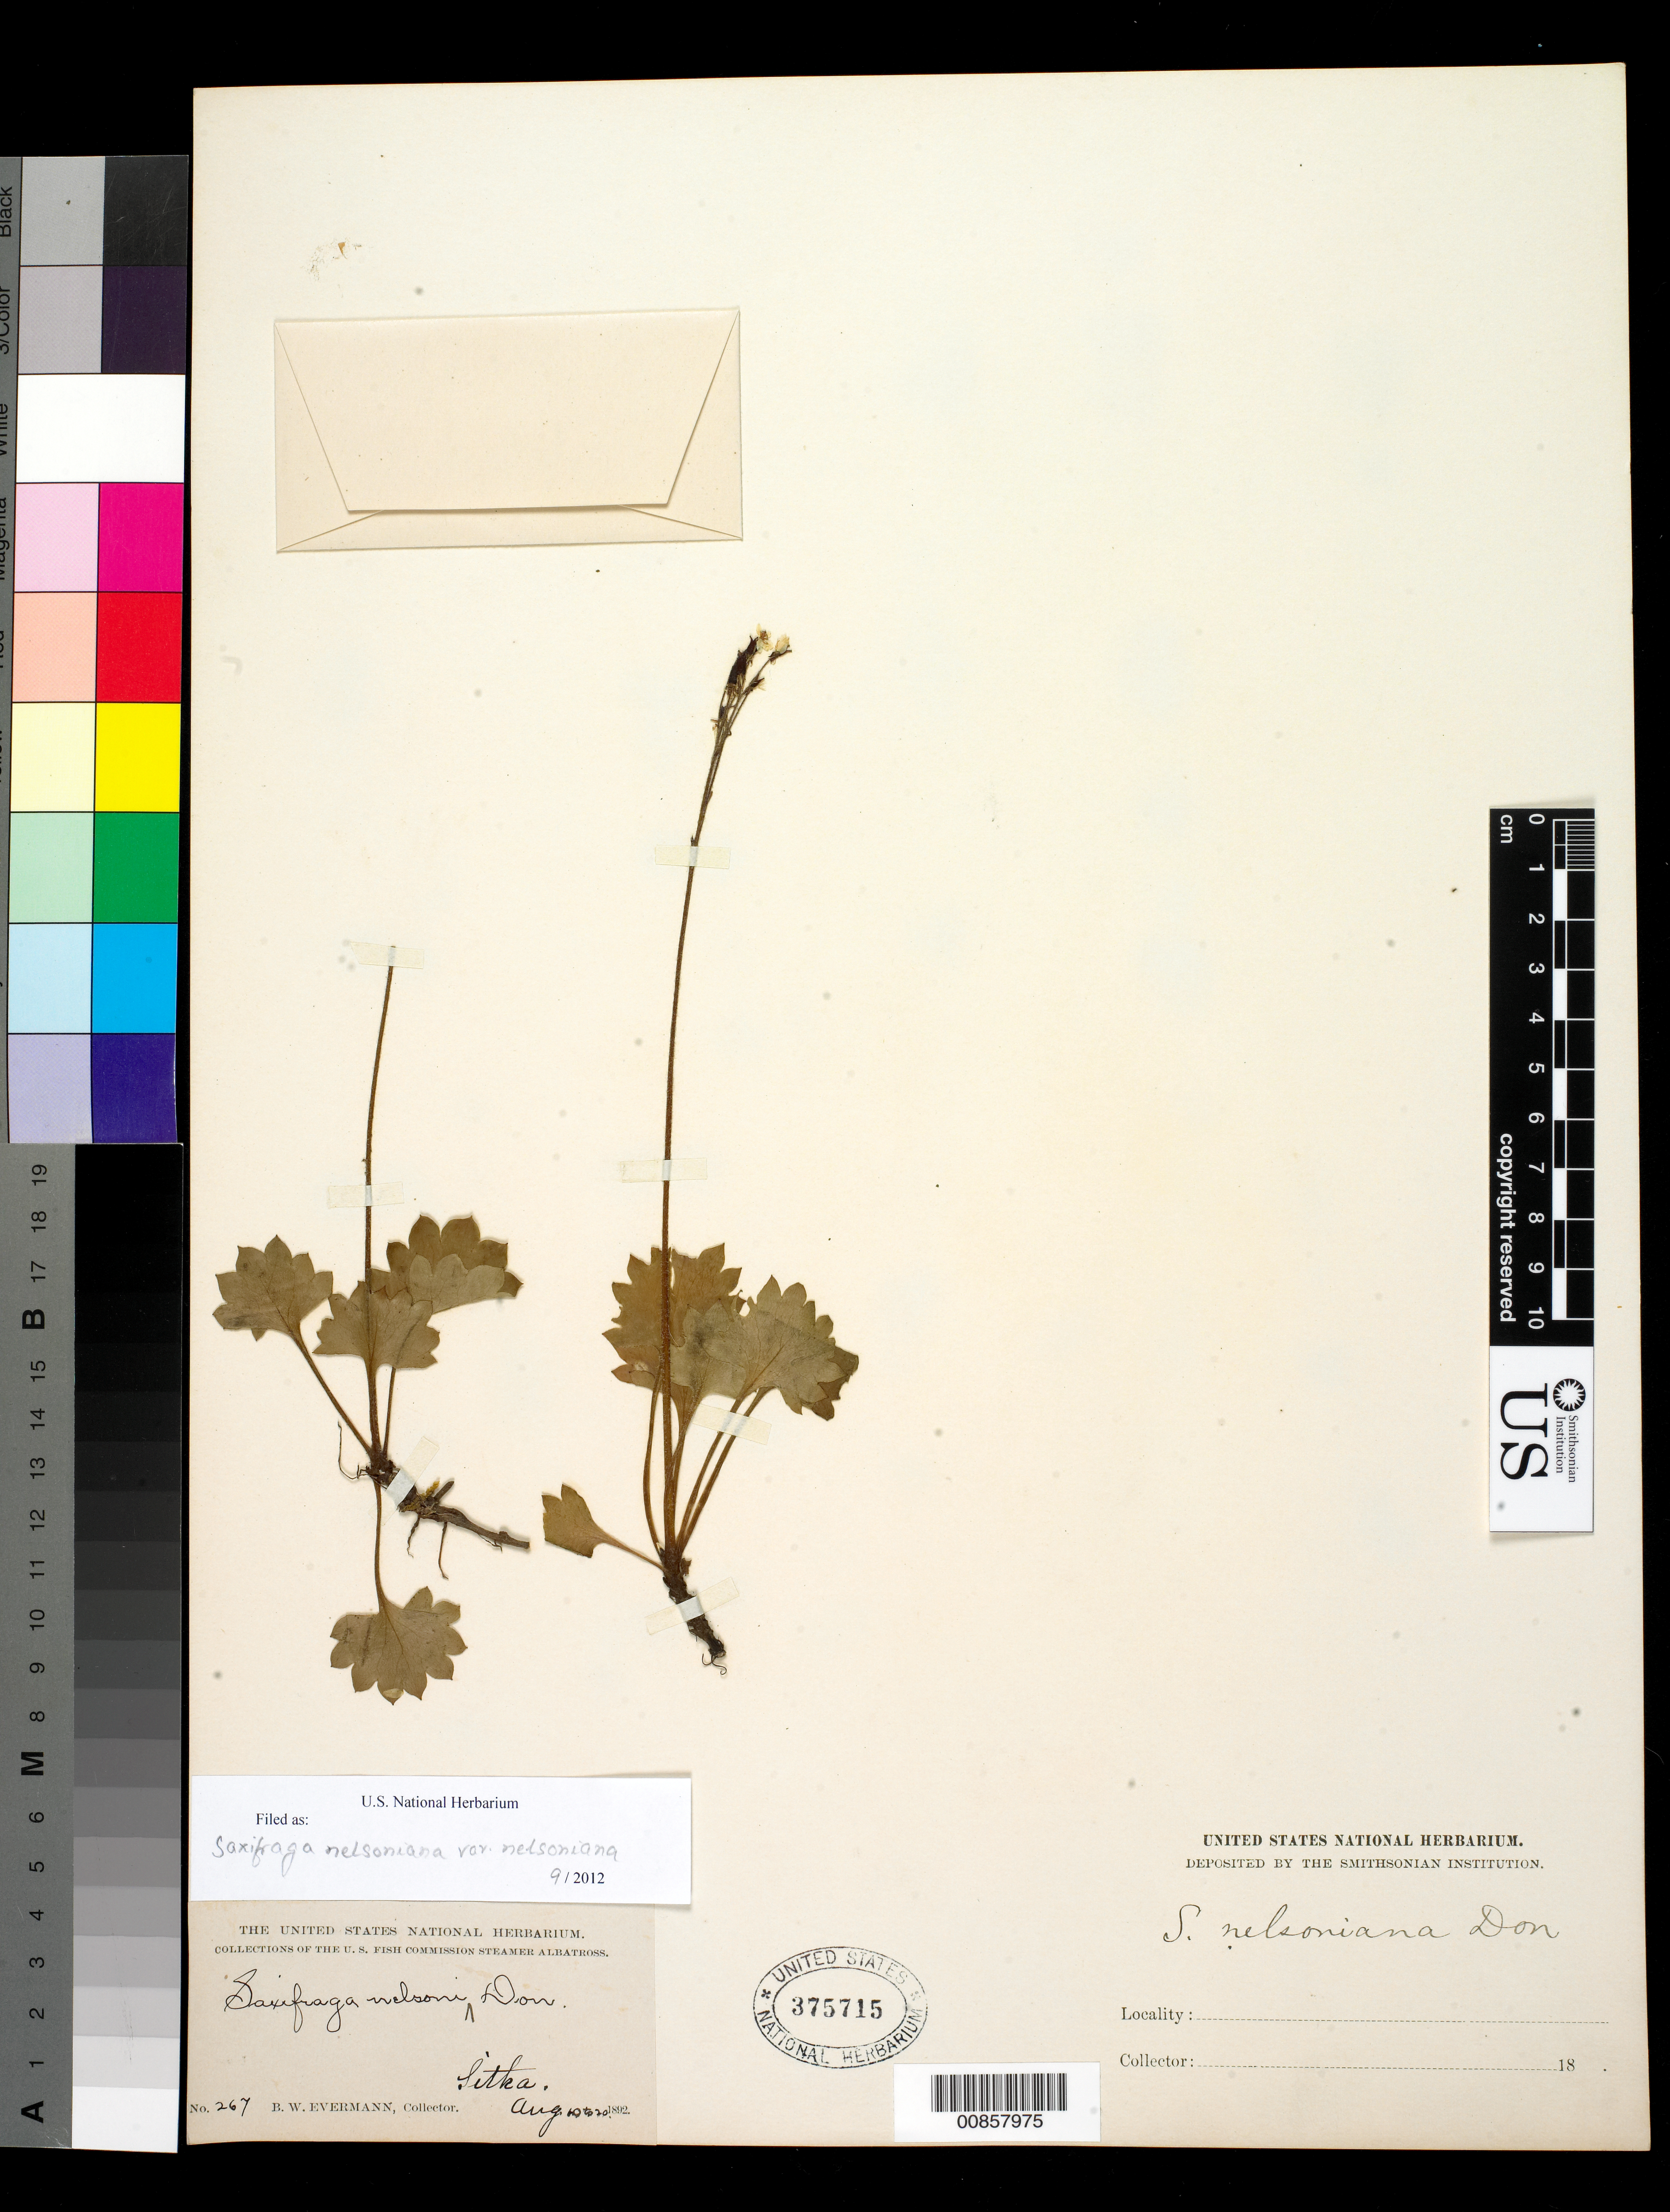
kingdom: Plantae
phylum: Tracheophyta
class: Magnoliopsida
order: Saxifragales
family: Saxifragaceae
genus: Micranthes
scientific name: Micranthes nelsoniana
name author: (D. Don) Small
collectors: B. W. Evermann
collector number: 267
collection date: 1892-08-10/1892-08-20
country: United States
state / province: Alaska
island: Baranof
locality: Sitka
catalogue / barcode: US 375715